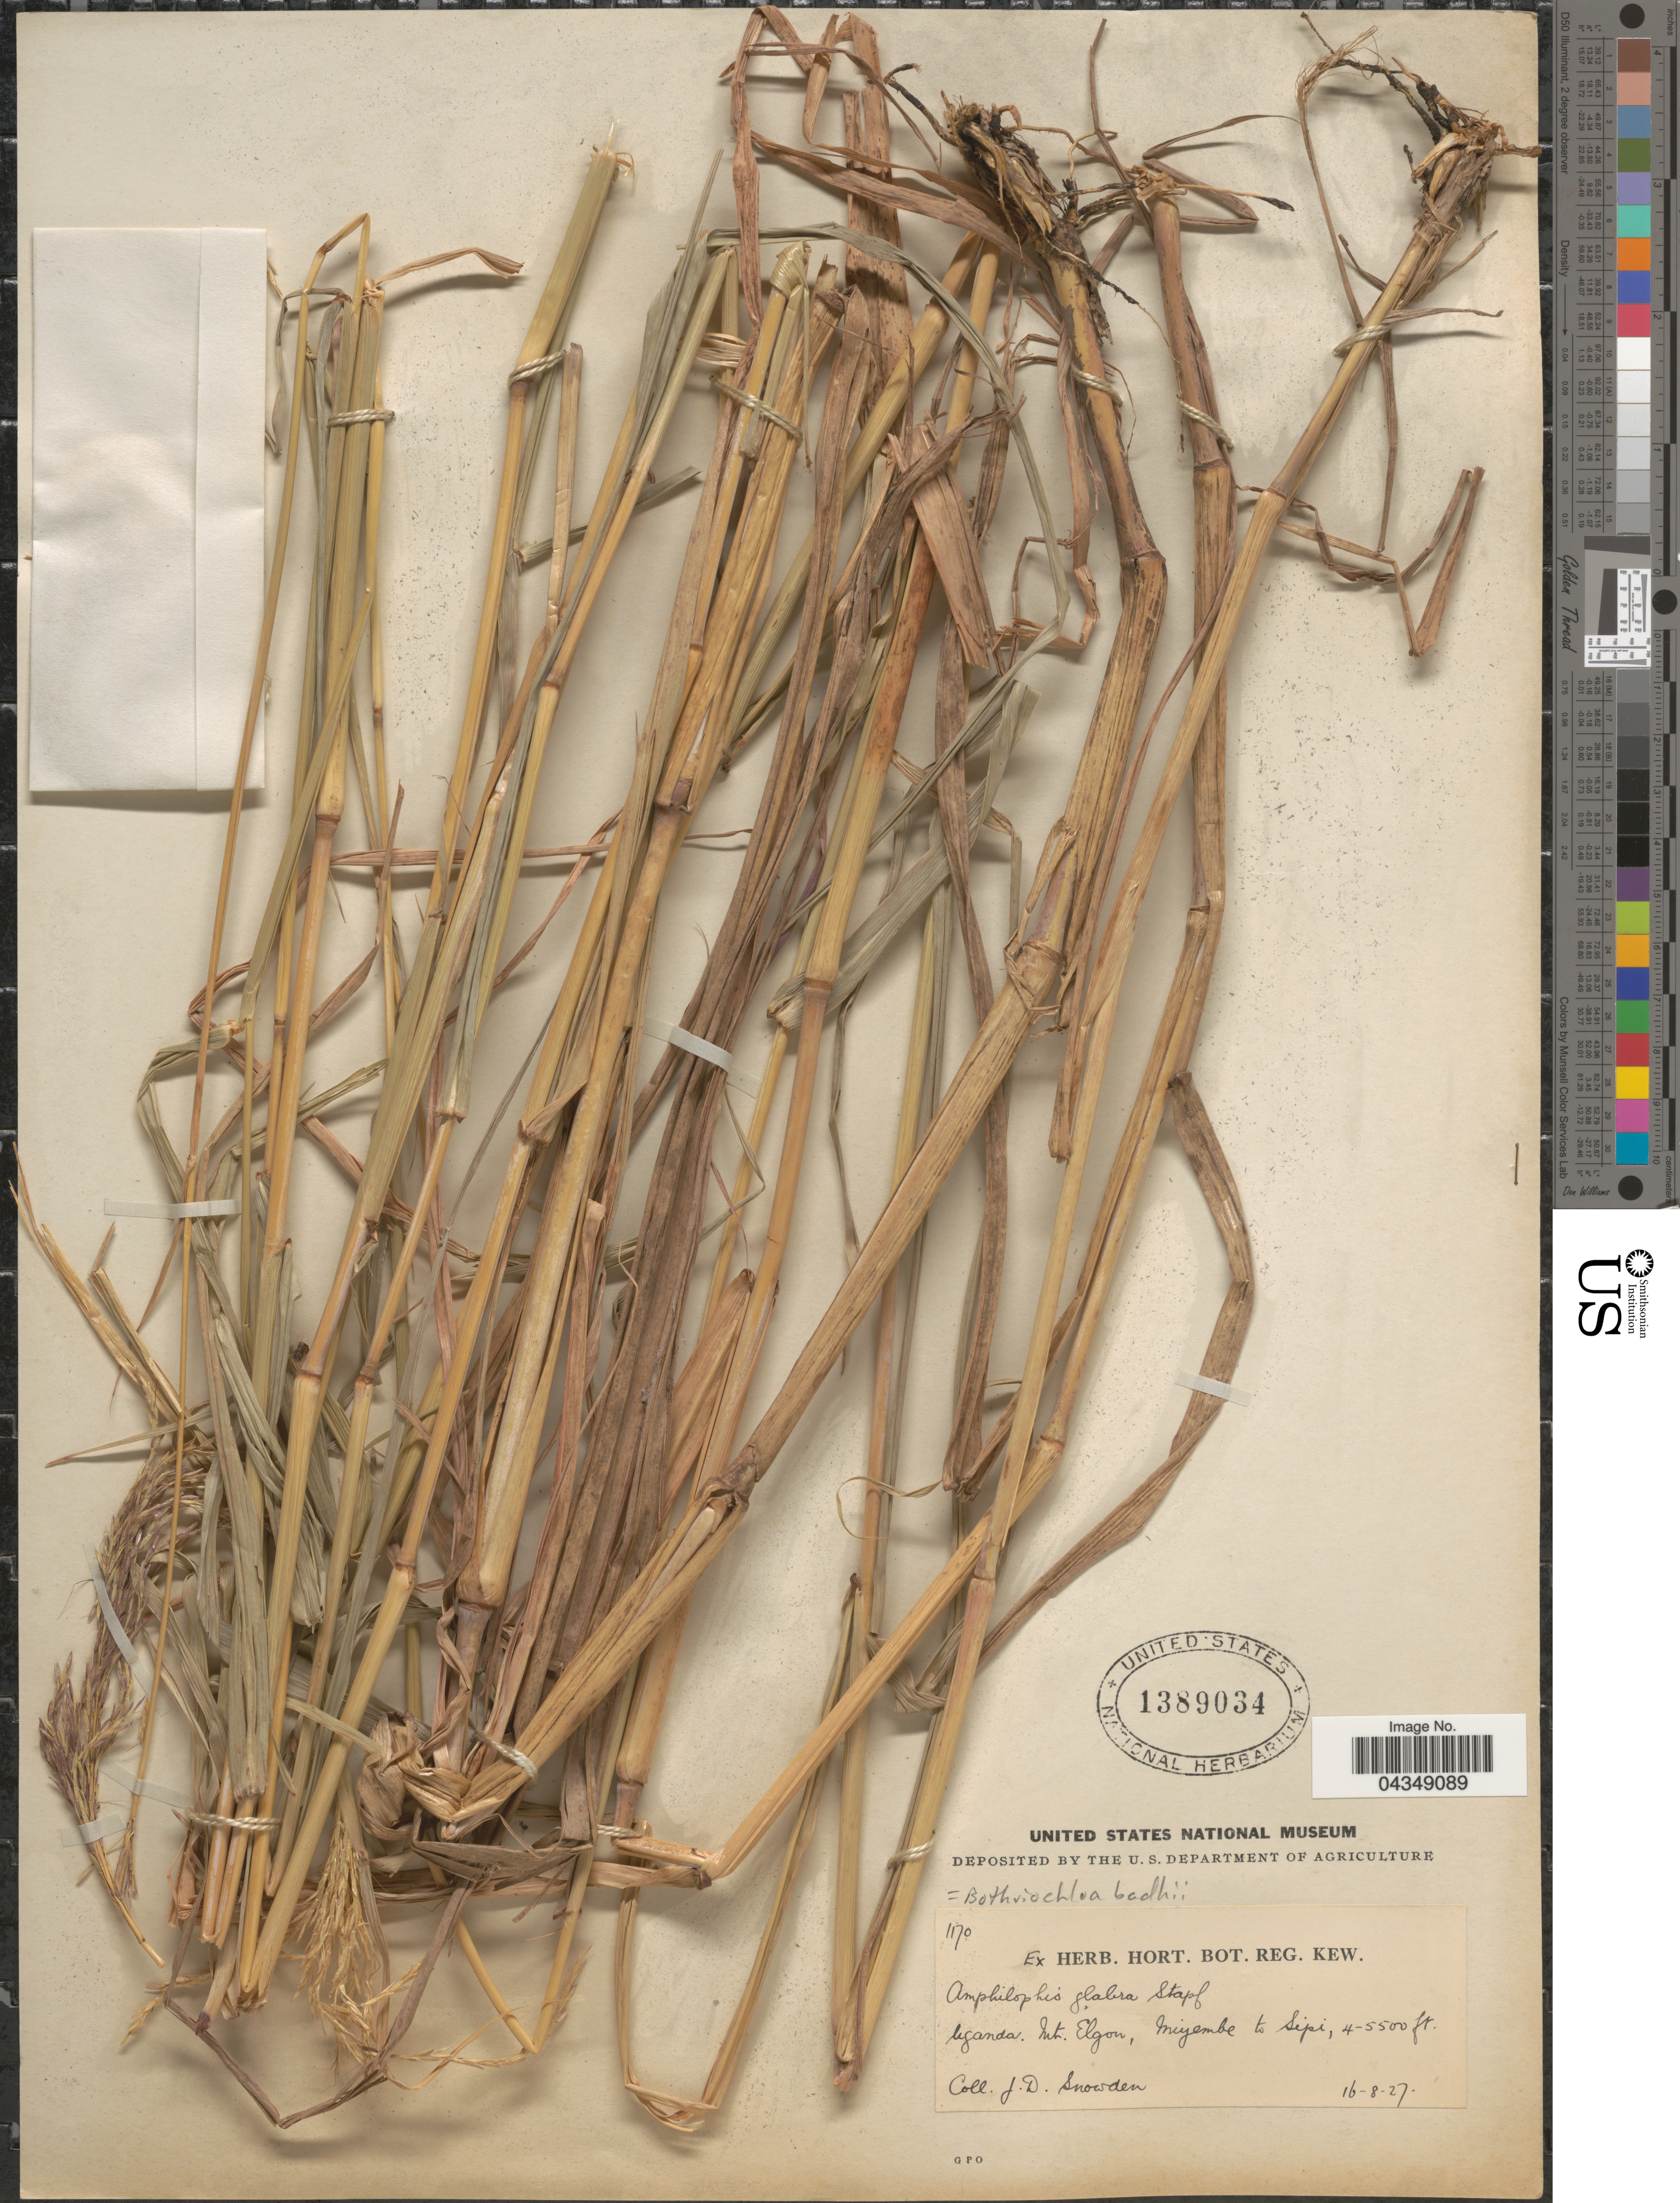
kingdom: Plantae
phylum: Tracheophyta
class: Liliopsida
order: Poales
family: Poaceae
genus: Bothriochloa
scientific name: Bothriochloa bladhii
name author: (Retz.) S.T. Blake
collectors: J. Snowden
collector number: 1170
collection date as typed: Transcribed d/m/y: 16/8/27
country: Uganda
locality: Mt. Elgon, Miyembe to Sipi.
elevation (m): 1219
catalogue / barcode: US 1389034